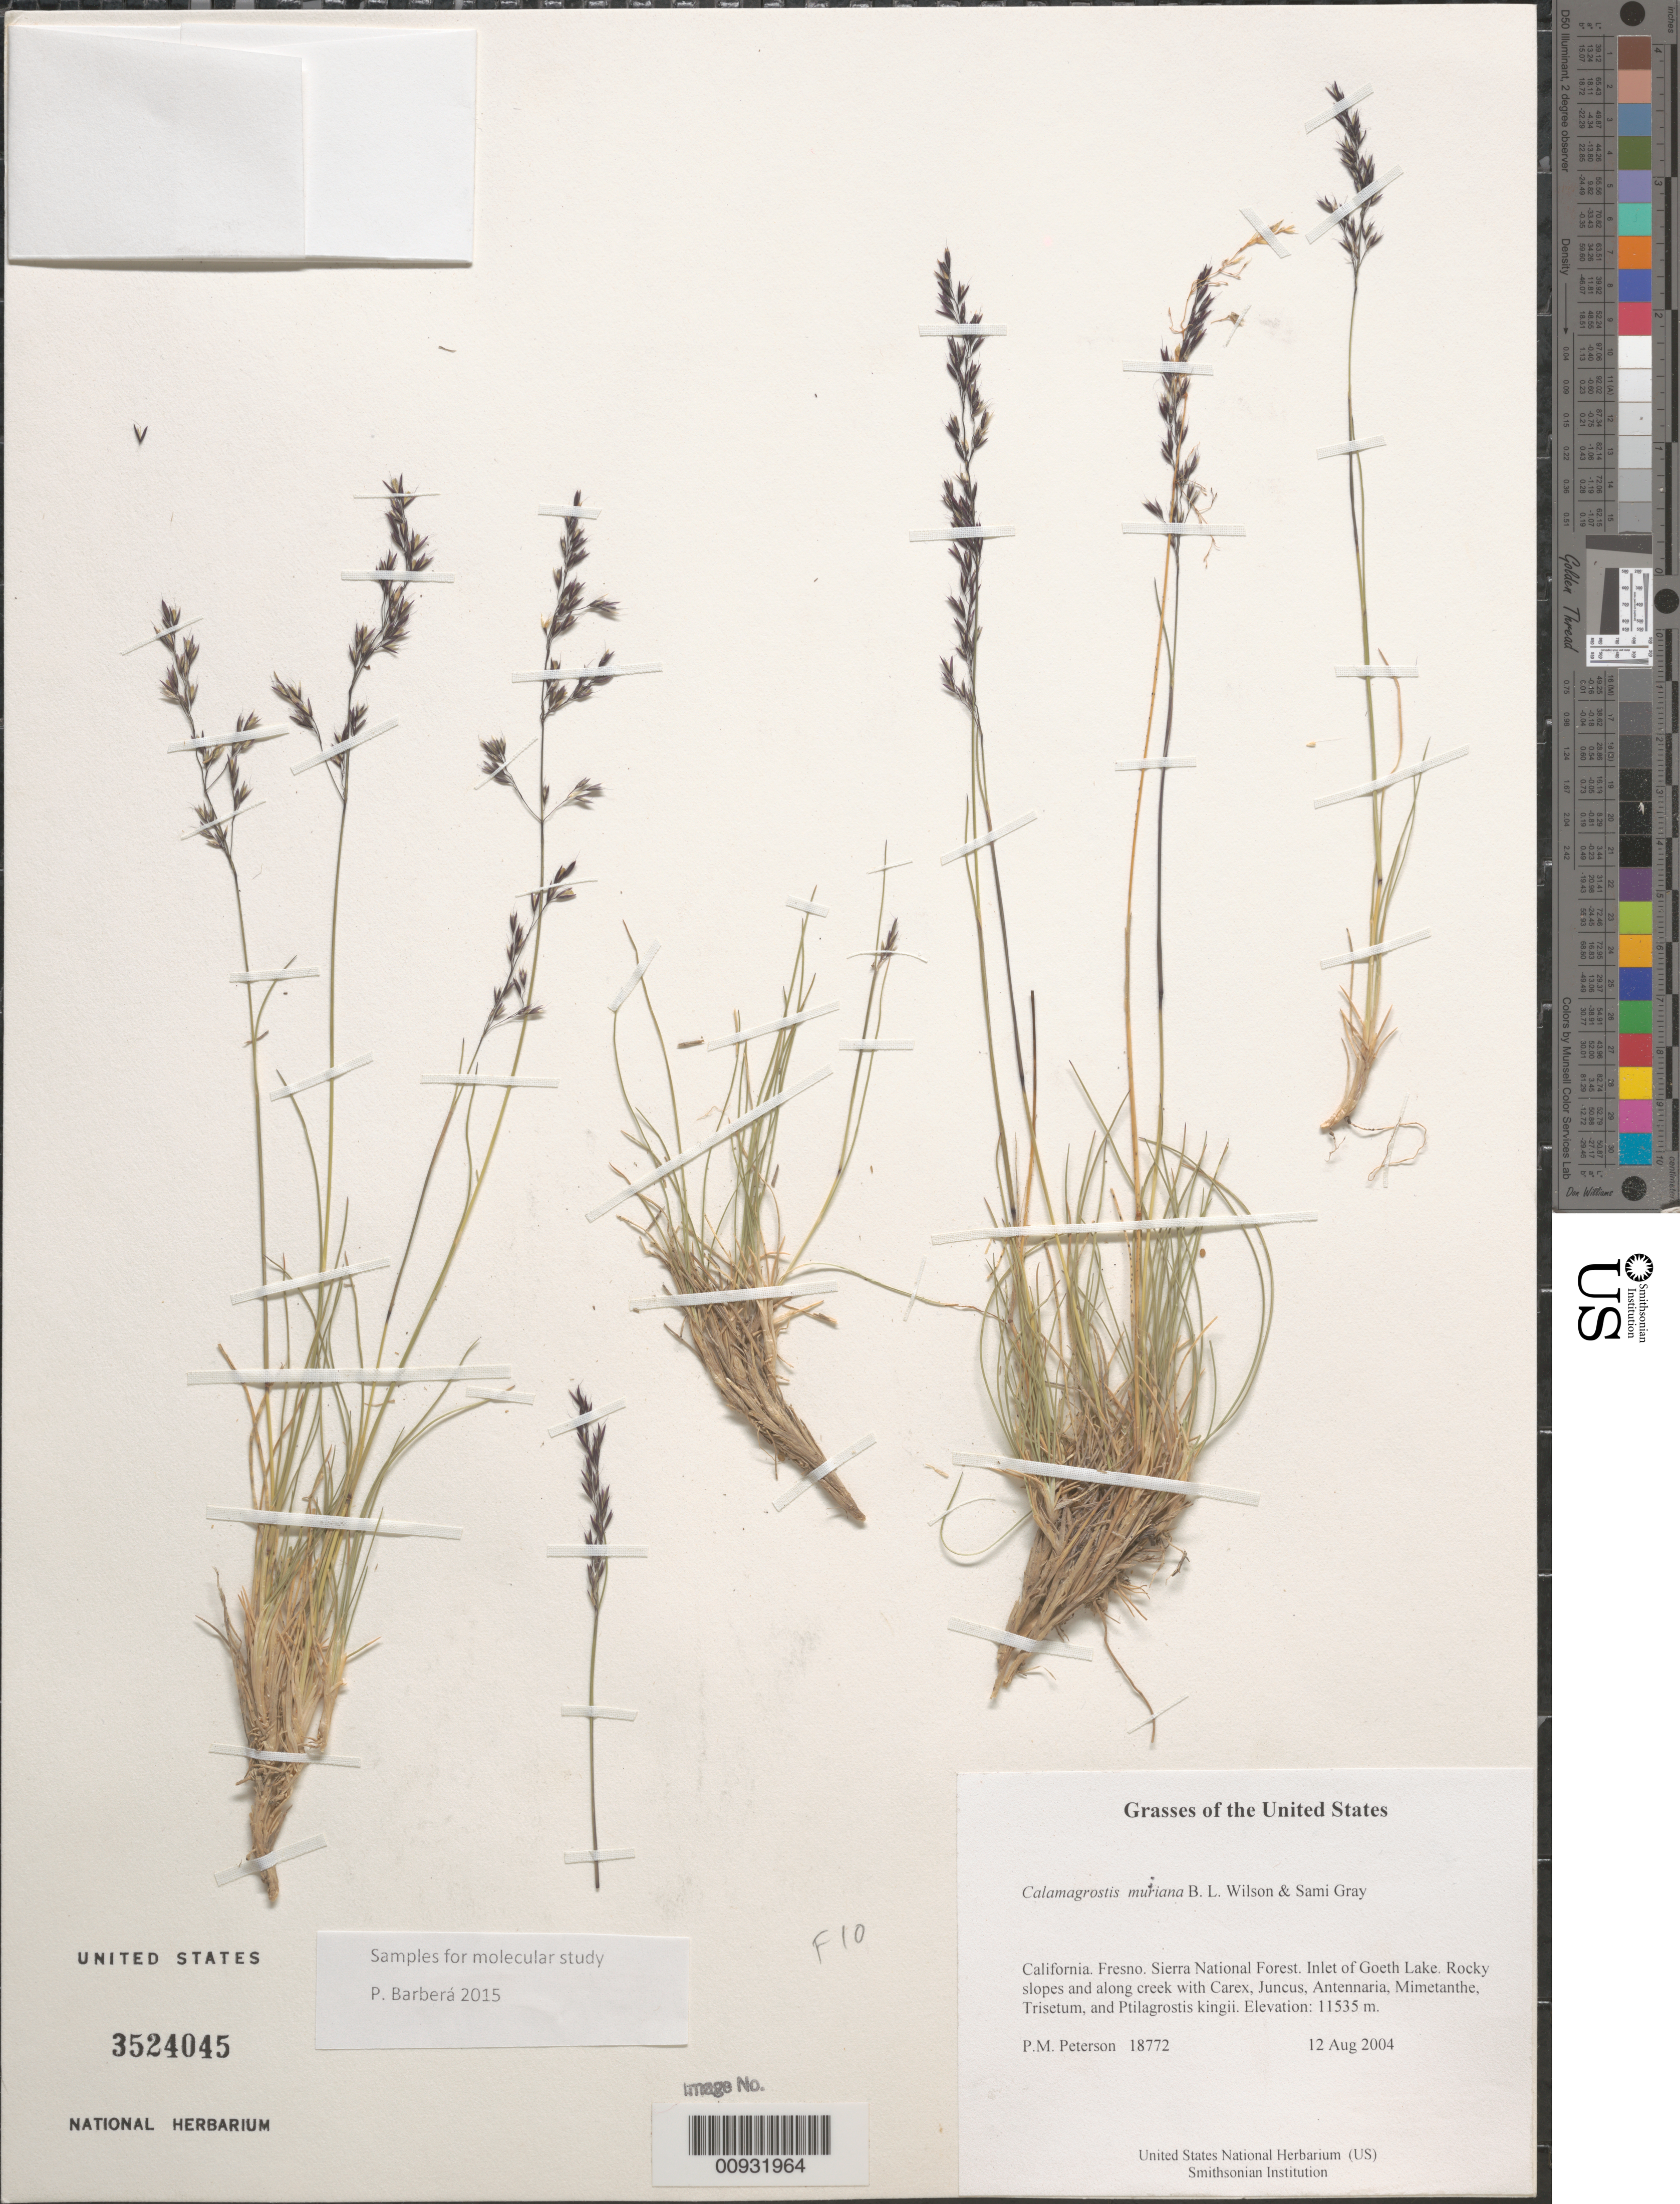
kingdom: Plantae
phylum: Tracheophyta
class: Liliopsida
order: Poales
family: Poaceae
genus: Calamagrostis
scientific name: Calamagrostis muiriana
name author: B.L. Wilson & Sami Gray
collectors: P. M. Peterson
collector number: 18772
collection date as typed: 12 Aug 2004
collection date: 2004-08-12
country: United States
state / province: California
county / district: Fresno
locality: Sierra National Forest. Inlet of Goeth Lake. Rocky slopes and along creek with Carex, Juncus, Antennaria, Mimetanthe, Trisetum, and Ptilagrostis kingii.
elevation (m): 11535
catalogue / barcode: US 3524045